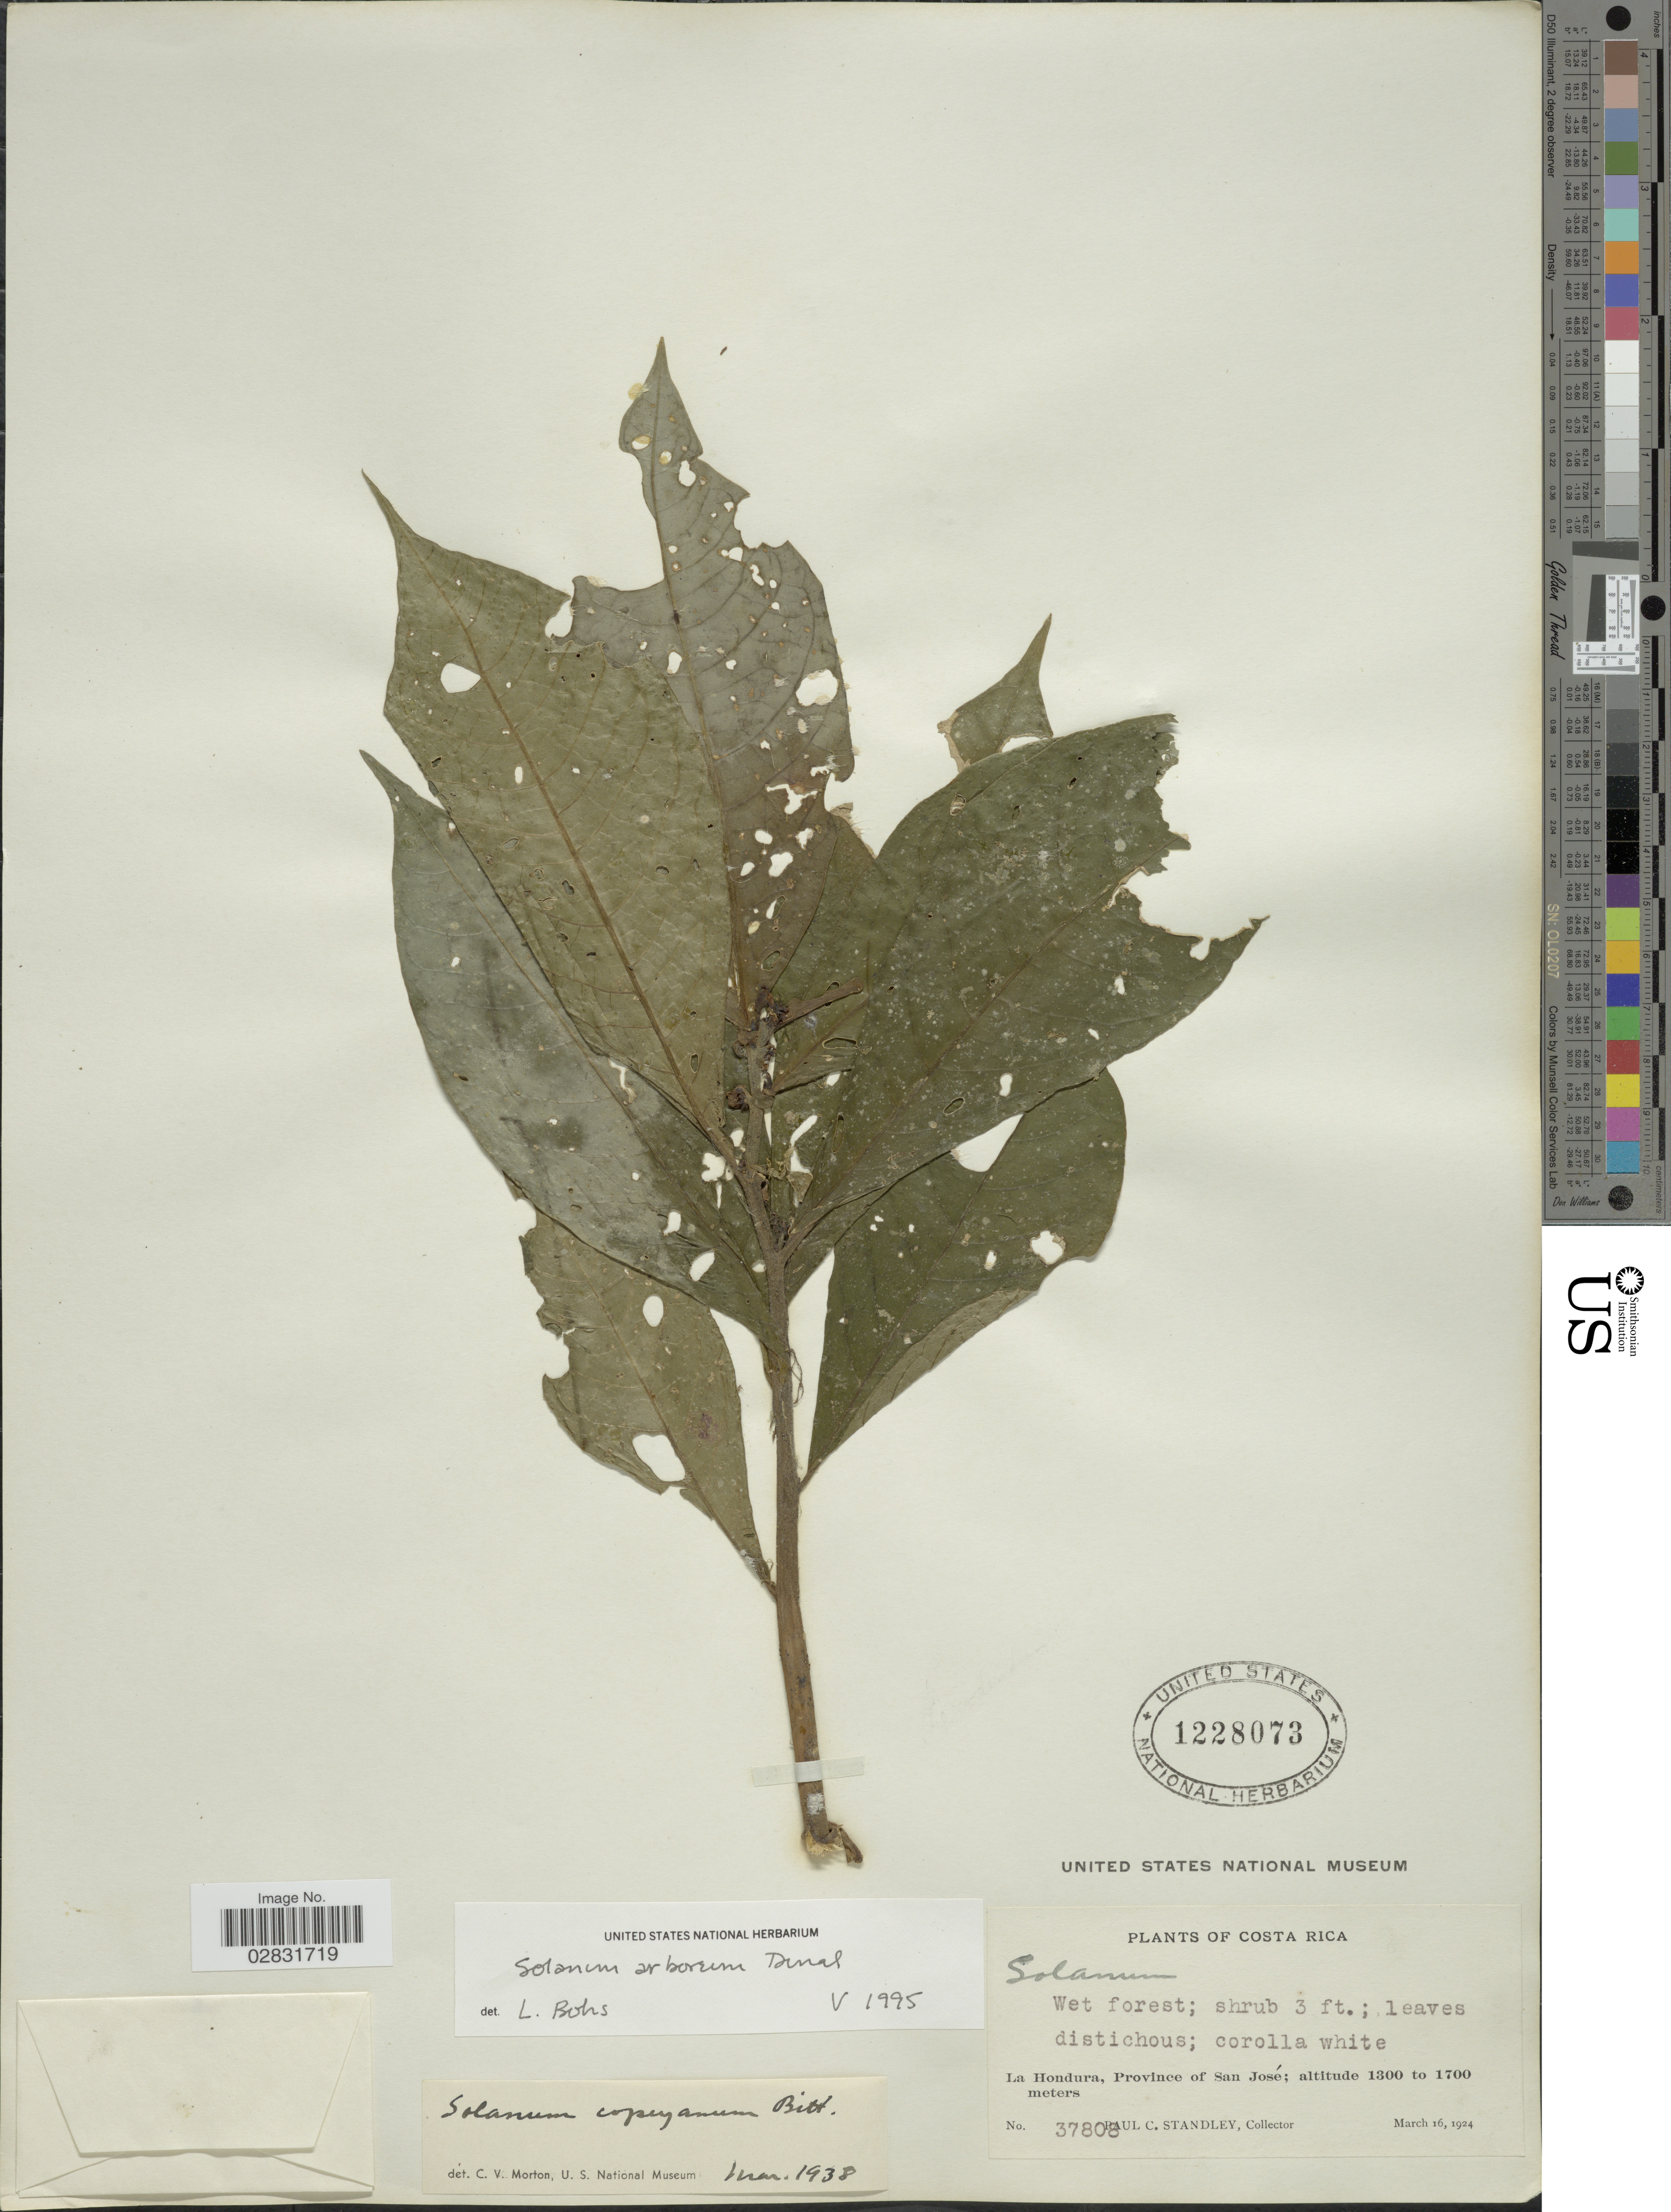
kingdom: Plantae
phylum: Tracheophyta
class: Magnoliopsida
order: Solanales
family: Solanaceae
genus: Solanum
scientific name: Solanum arboreum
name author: Dunal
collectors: P. C. Standley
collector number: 37808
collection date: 1924-03-16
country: Costa Rica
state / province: San José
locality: La Hondura.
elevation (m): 1300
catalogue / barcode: US 1228073